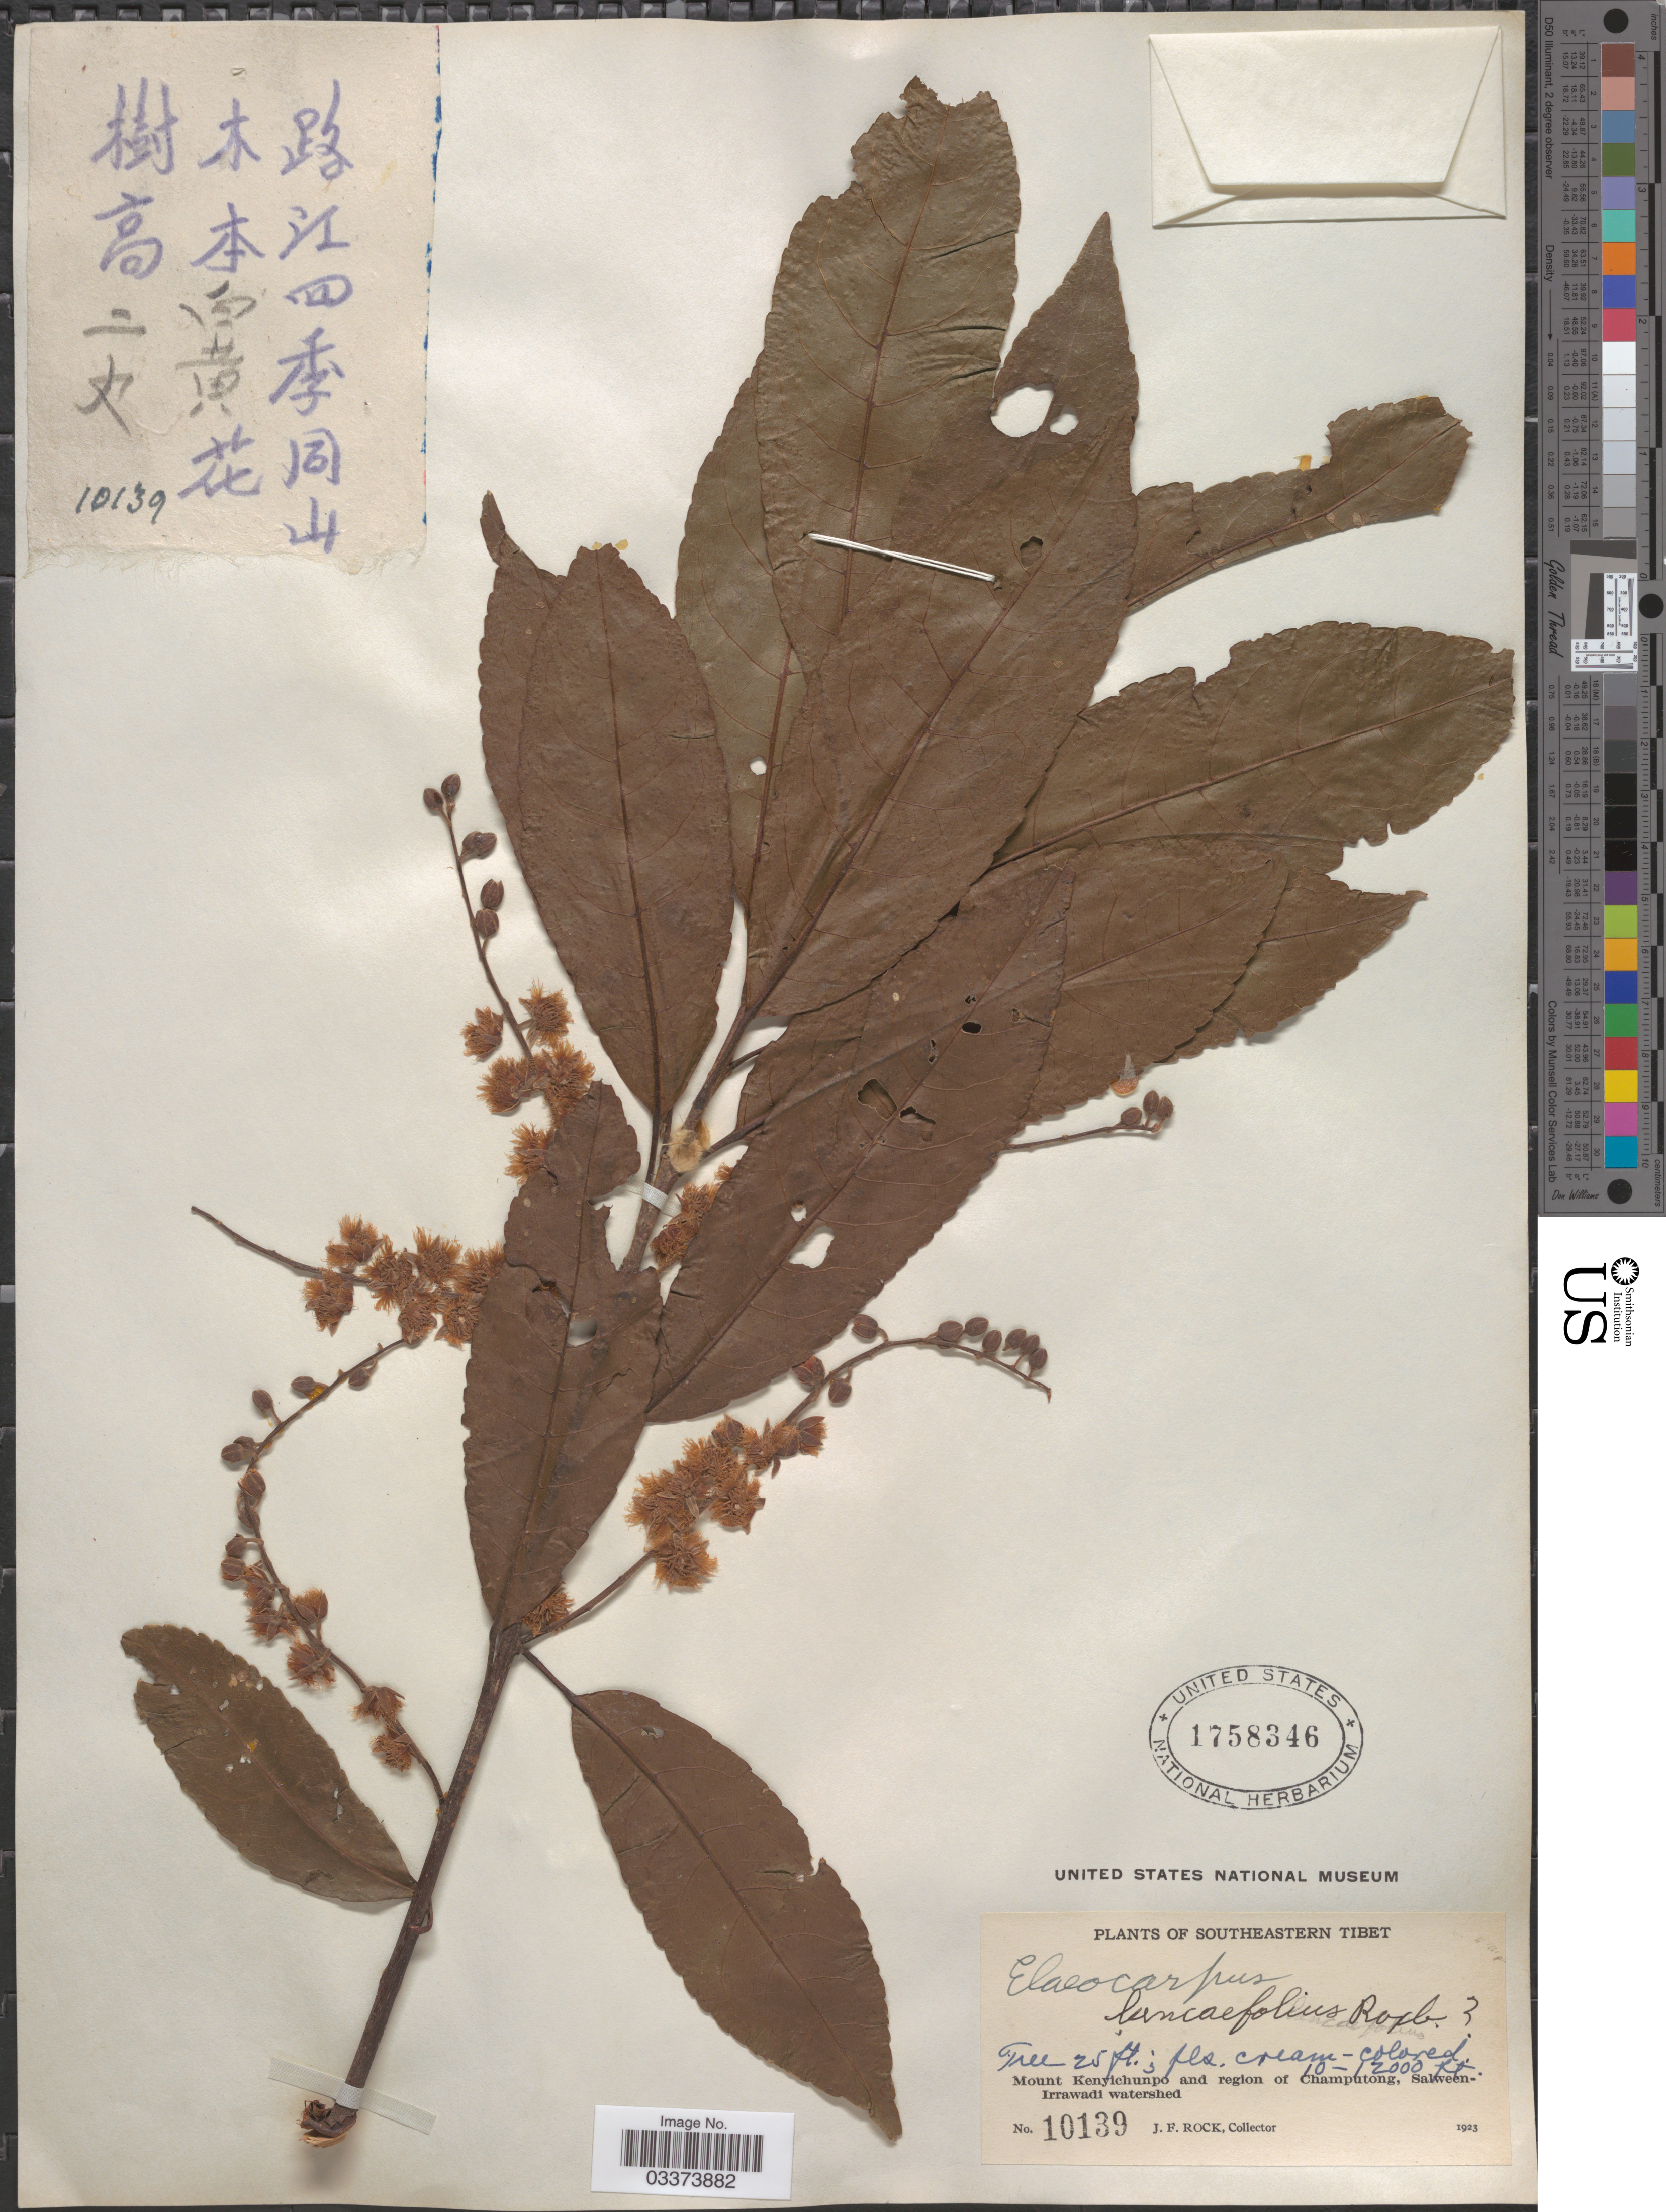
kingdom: Plantae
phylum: Tracheophyta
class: Magnoliopsida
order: Oxalidales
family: Elaeocarpaceae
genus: Elaeocarpus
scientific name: Elaeocarpus lanceifolius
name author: Roxb.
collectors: J. Rock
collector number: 10139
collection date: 1923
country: China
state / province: Xizang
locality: Southeastern Tibet. Mount Kenyichunpo and region of Champutong, Salween-Irrawadi watershed.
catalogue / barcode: US 1758346